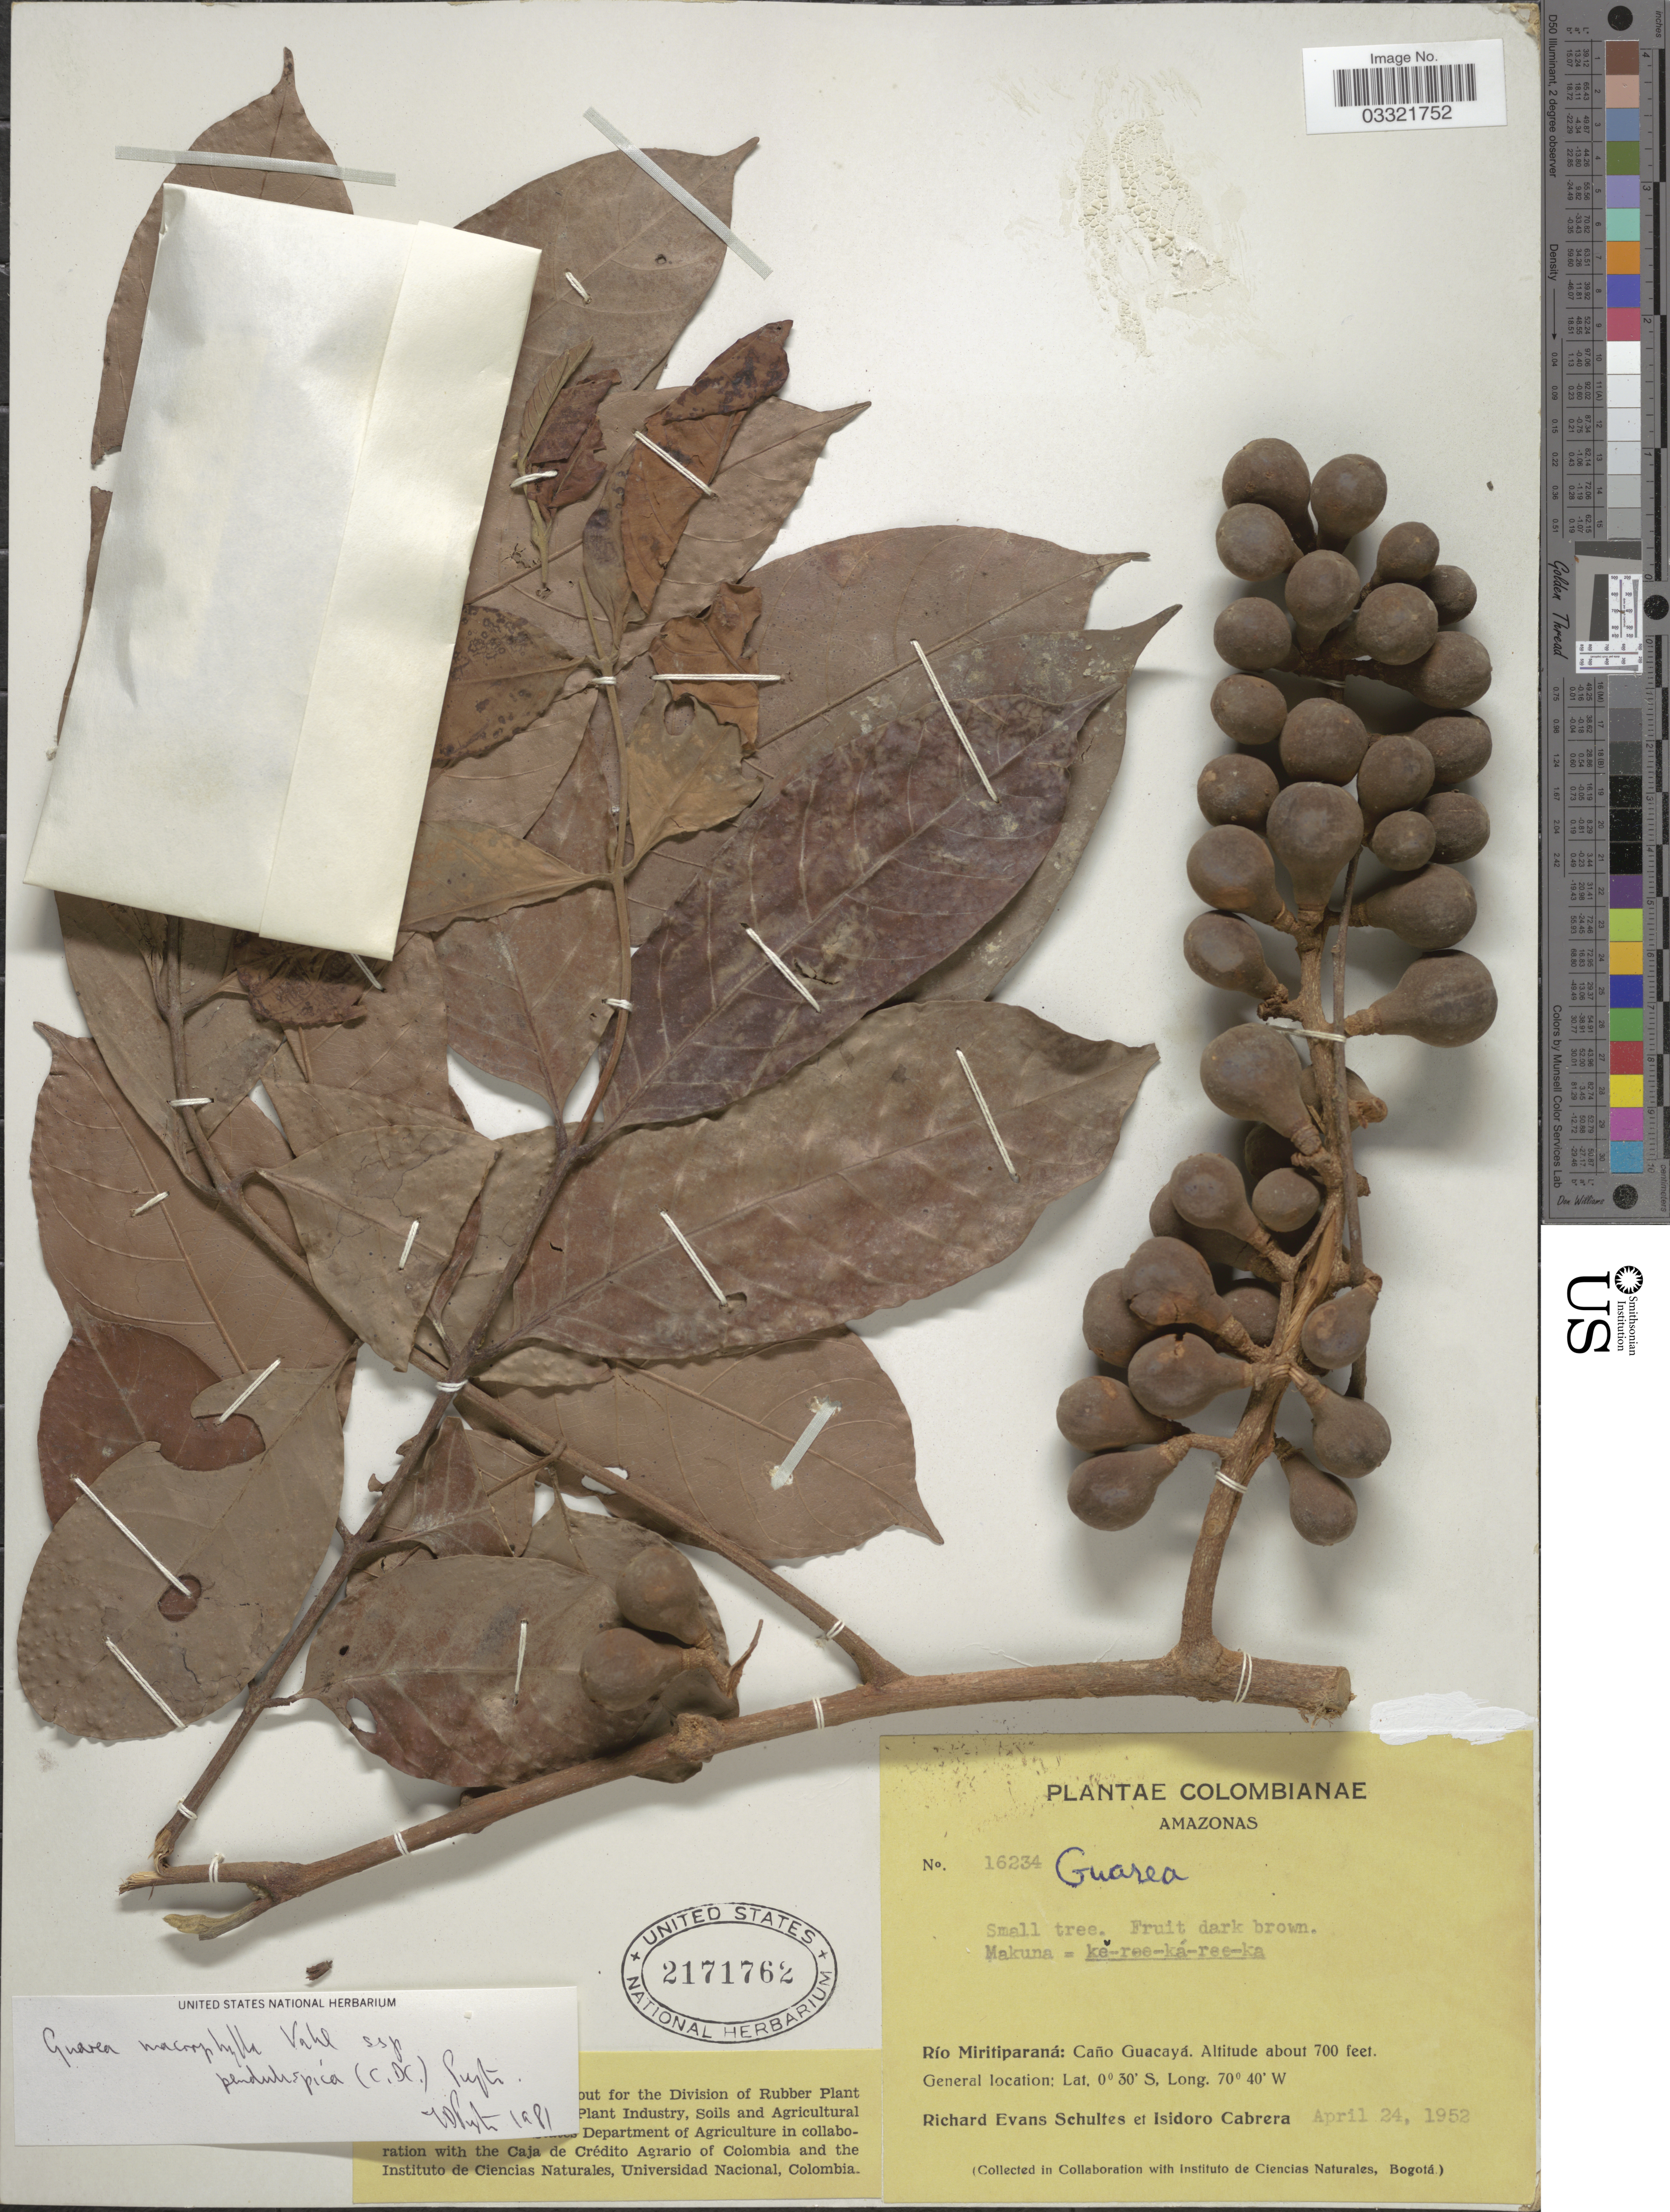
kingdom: Plantae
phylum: Tracheophyta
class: Magnoliopsida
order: Sapindales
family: Meliaceae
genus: Guarea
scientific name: Guarea macrophylla subsp. pendulispica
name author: (C. DC.) T.D. Penn.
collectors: R. E. Schultes & I. Cabrera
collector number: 16234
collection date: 1952-04-24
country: Colombia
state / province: Amazônas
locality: Río Miritiparaná: Caño Guacayá.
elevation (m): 213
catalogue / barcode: US 2171762